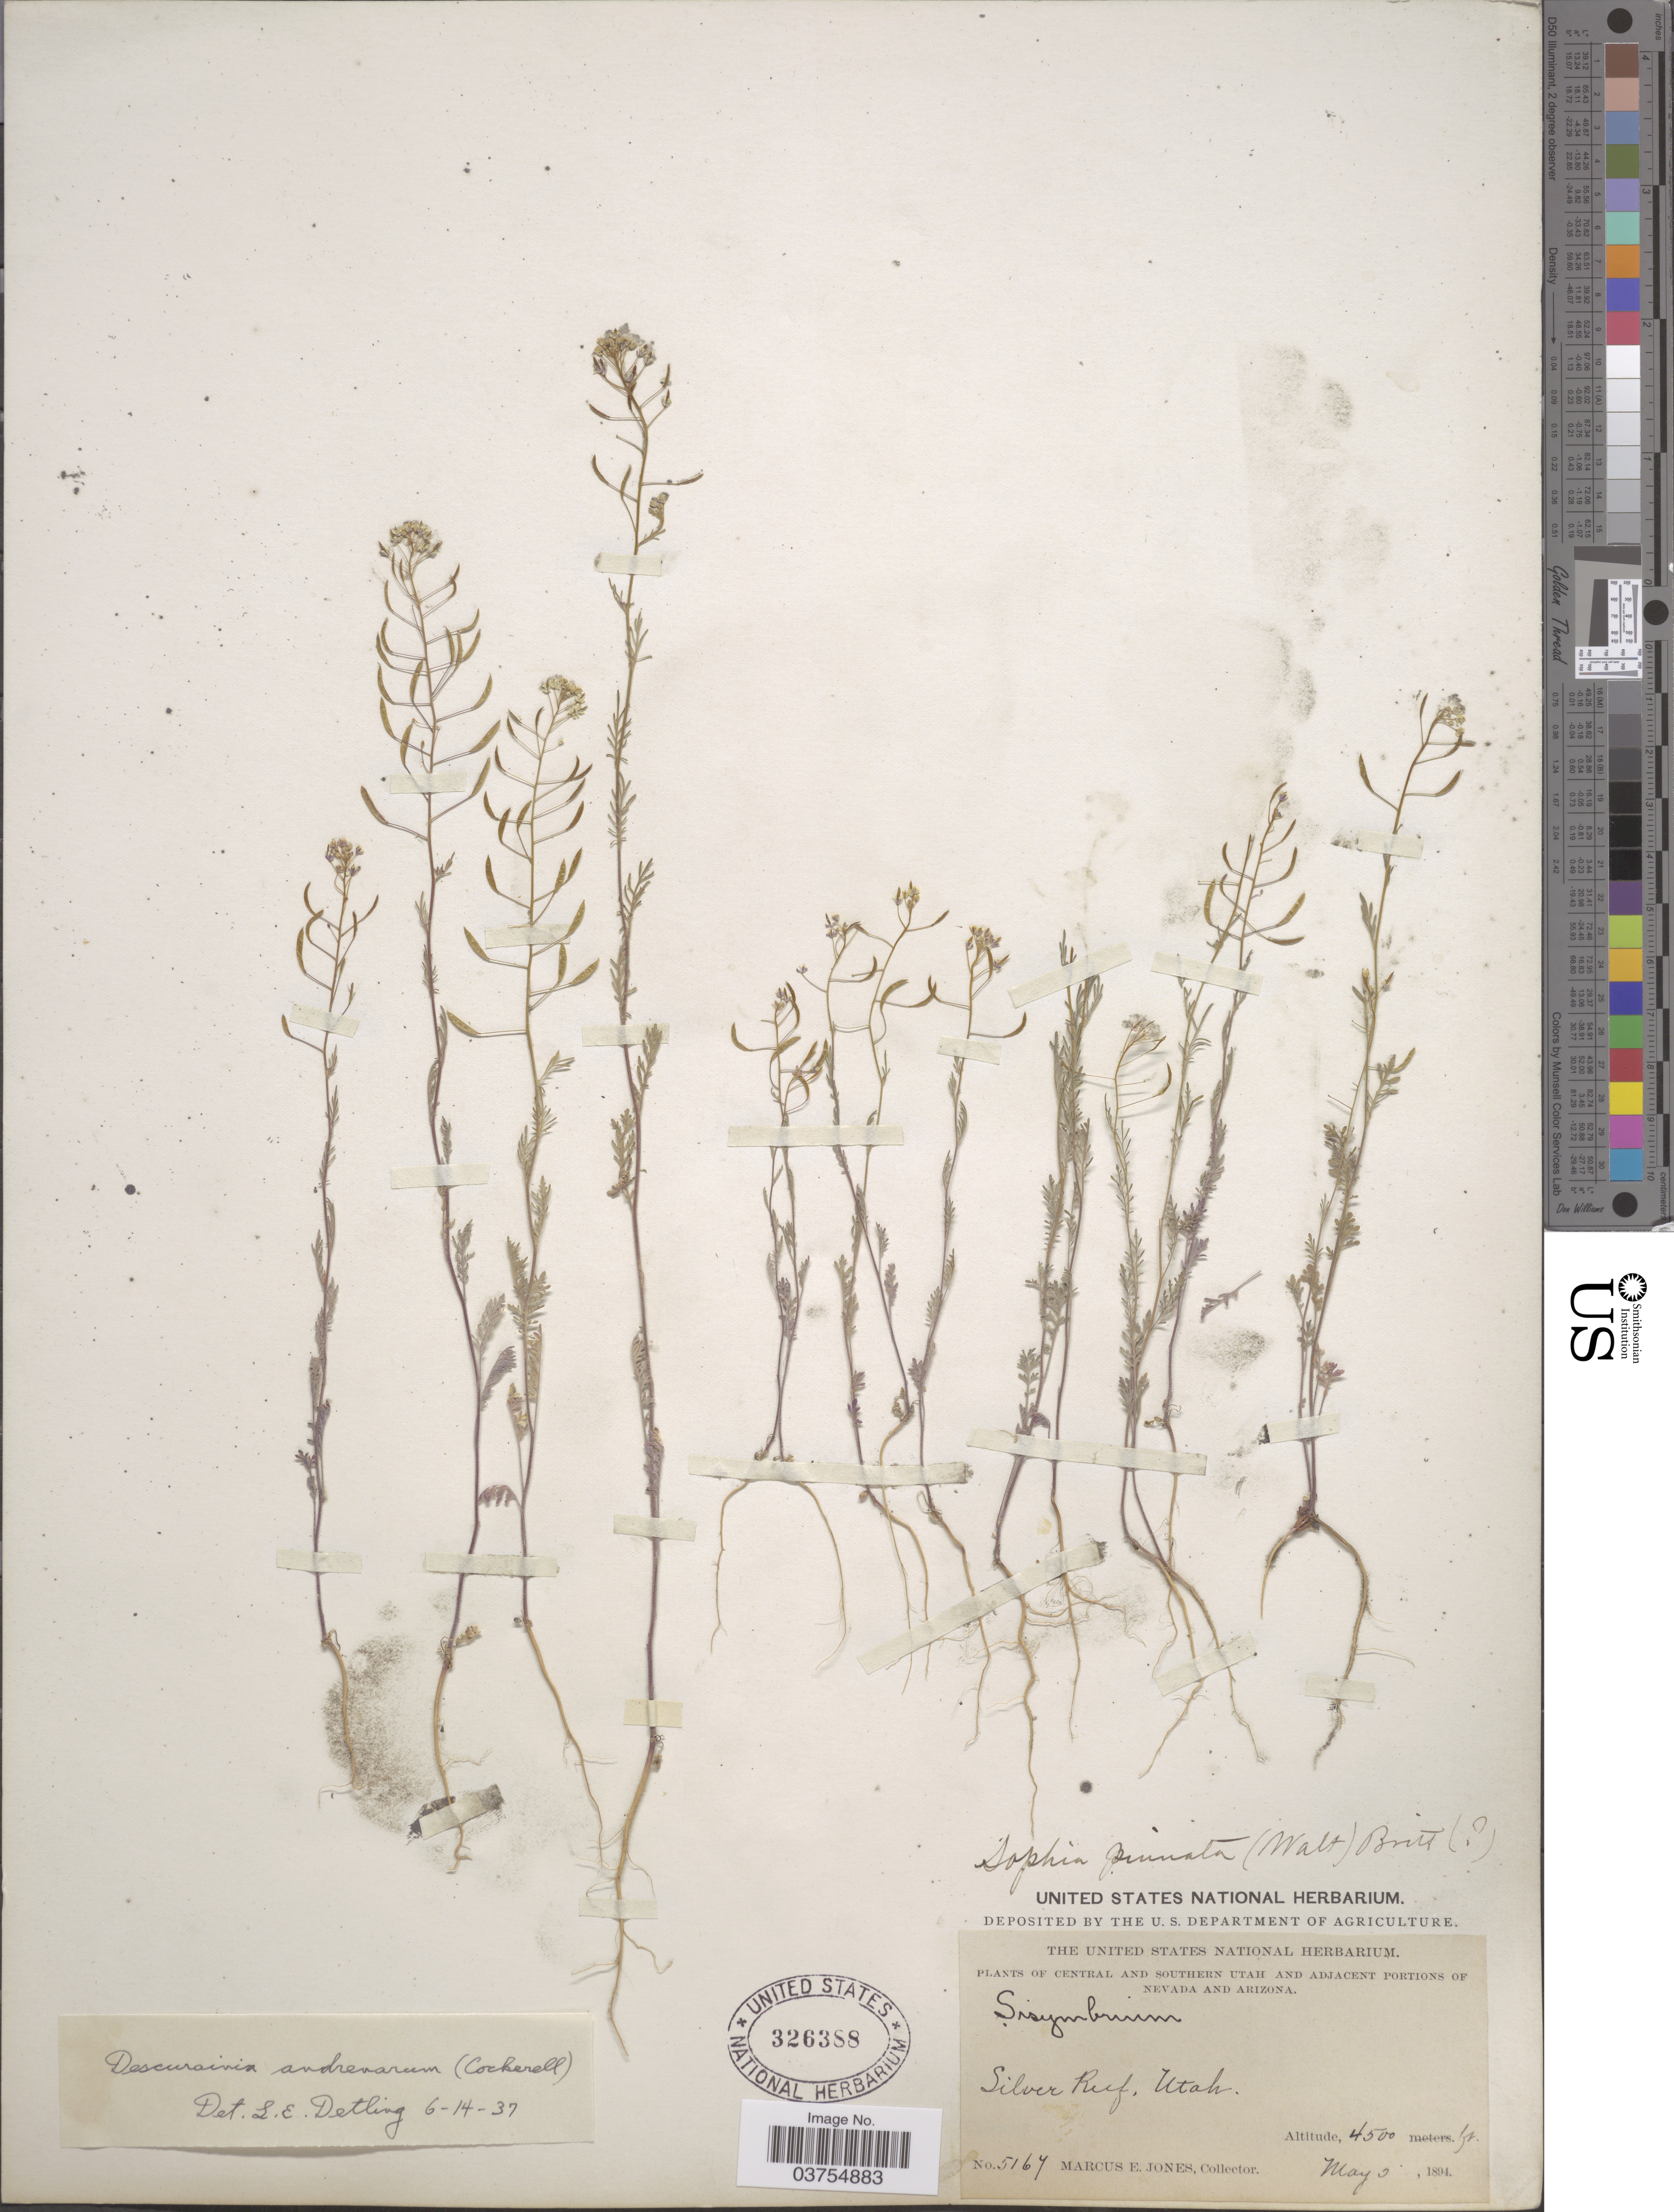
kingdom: Plantae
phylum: Tracheophyta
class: Magnoliopsida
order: Brassicales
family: Brassicaceae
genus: Descurainia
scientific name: Descurainia pinnata subsp. halictorum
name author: (Cockerell) Detling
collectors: M. E. Jones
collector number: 5167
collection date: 1894-05-05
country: United States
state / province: Utah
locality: Central and Southern Utah. Silver Reef.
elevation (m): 1372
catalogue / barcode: US 326388